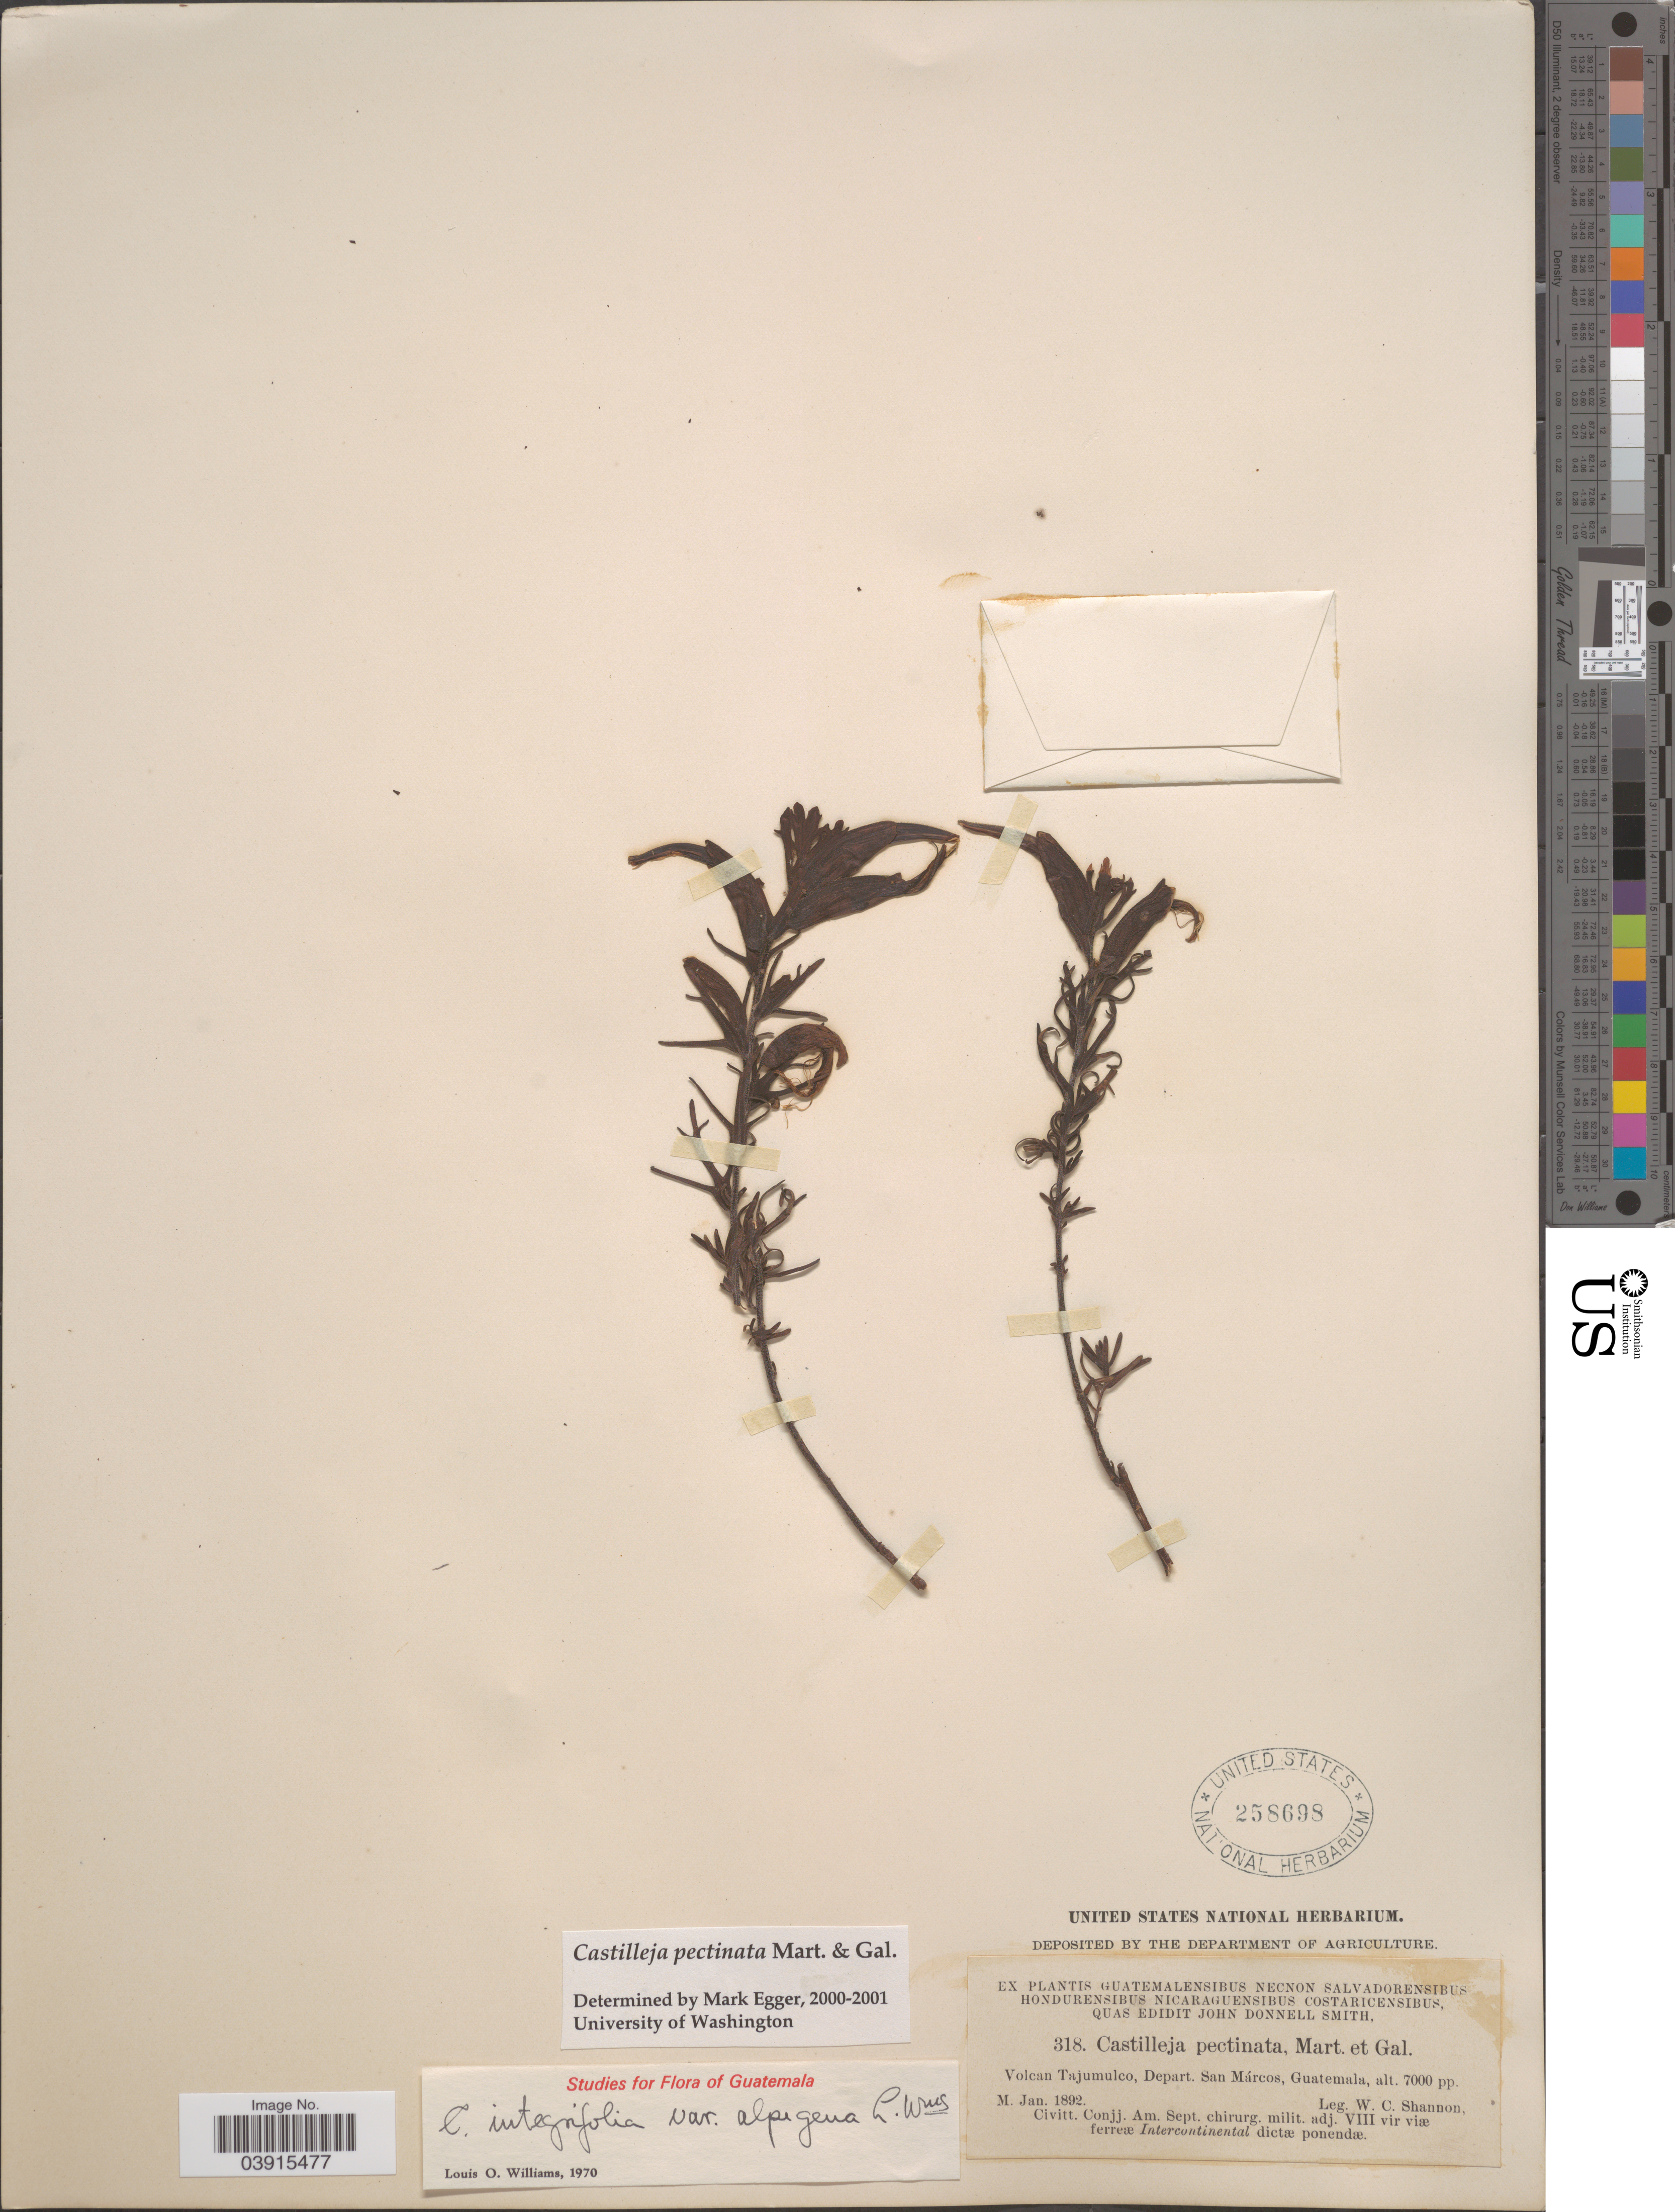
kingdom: Plantae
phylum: Tracheophyta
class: Magnoliopsida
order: Lamiales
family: Orobanchaceae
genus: Castilleja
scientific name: Castilleja pectinata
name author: M. Martens & Galeotti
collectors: W. C. Shannon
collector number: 318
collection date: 1892-01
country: Guatemala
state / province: San Marcos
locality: Volcan Tajumulco, Depart. San Márcos.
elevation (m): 2134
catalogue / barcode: US 258698